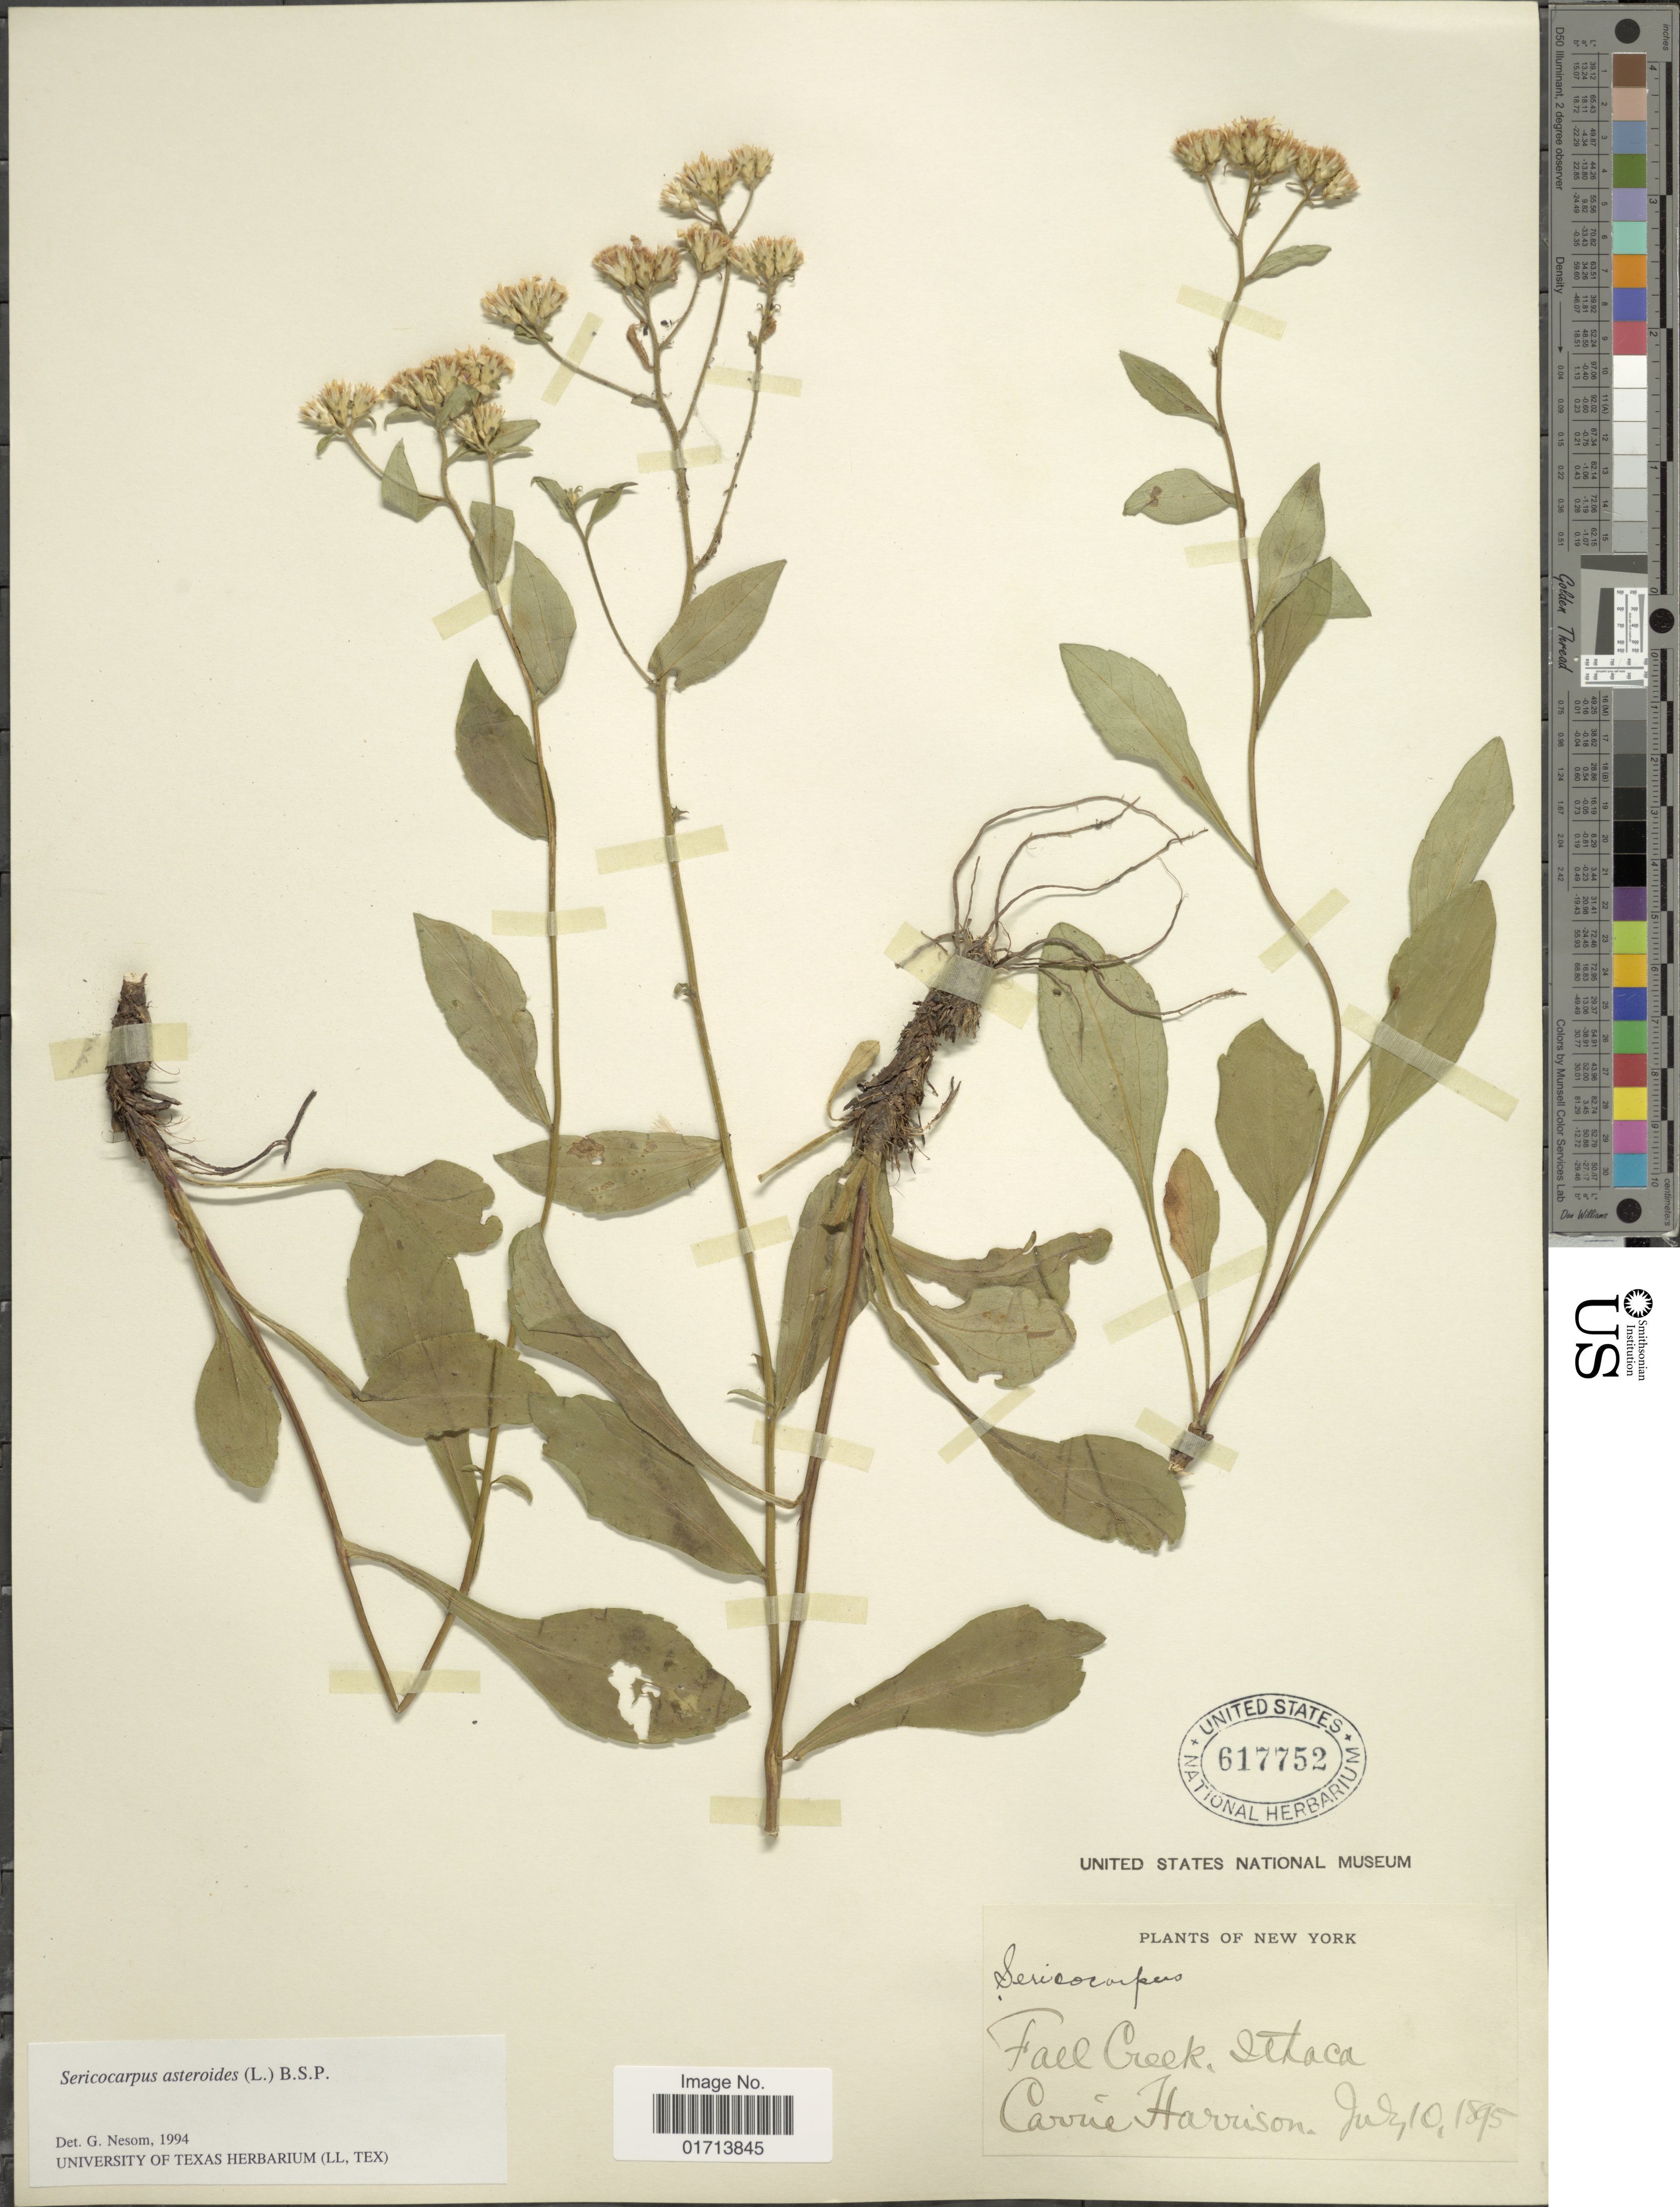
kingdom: Plantae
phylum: Tracheophyta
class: Magnoliopsida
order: Asterales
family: Asteraceae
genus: Sericocarpus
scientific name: Sericocarpus asteroides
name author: (L.) Britton, Stearns & Poggenb.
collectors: C. Harrison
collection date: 1895-07-10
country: United States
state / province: New York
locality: Fall Creek, Ithaca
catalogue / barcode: US 617752